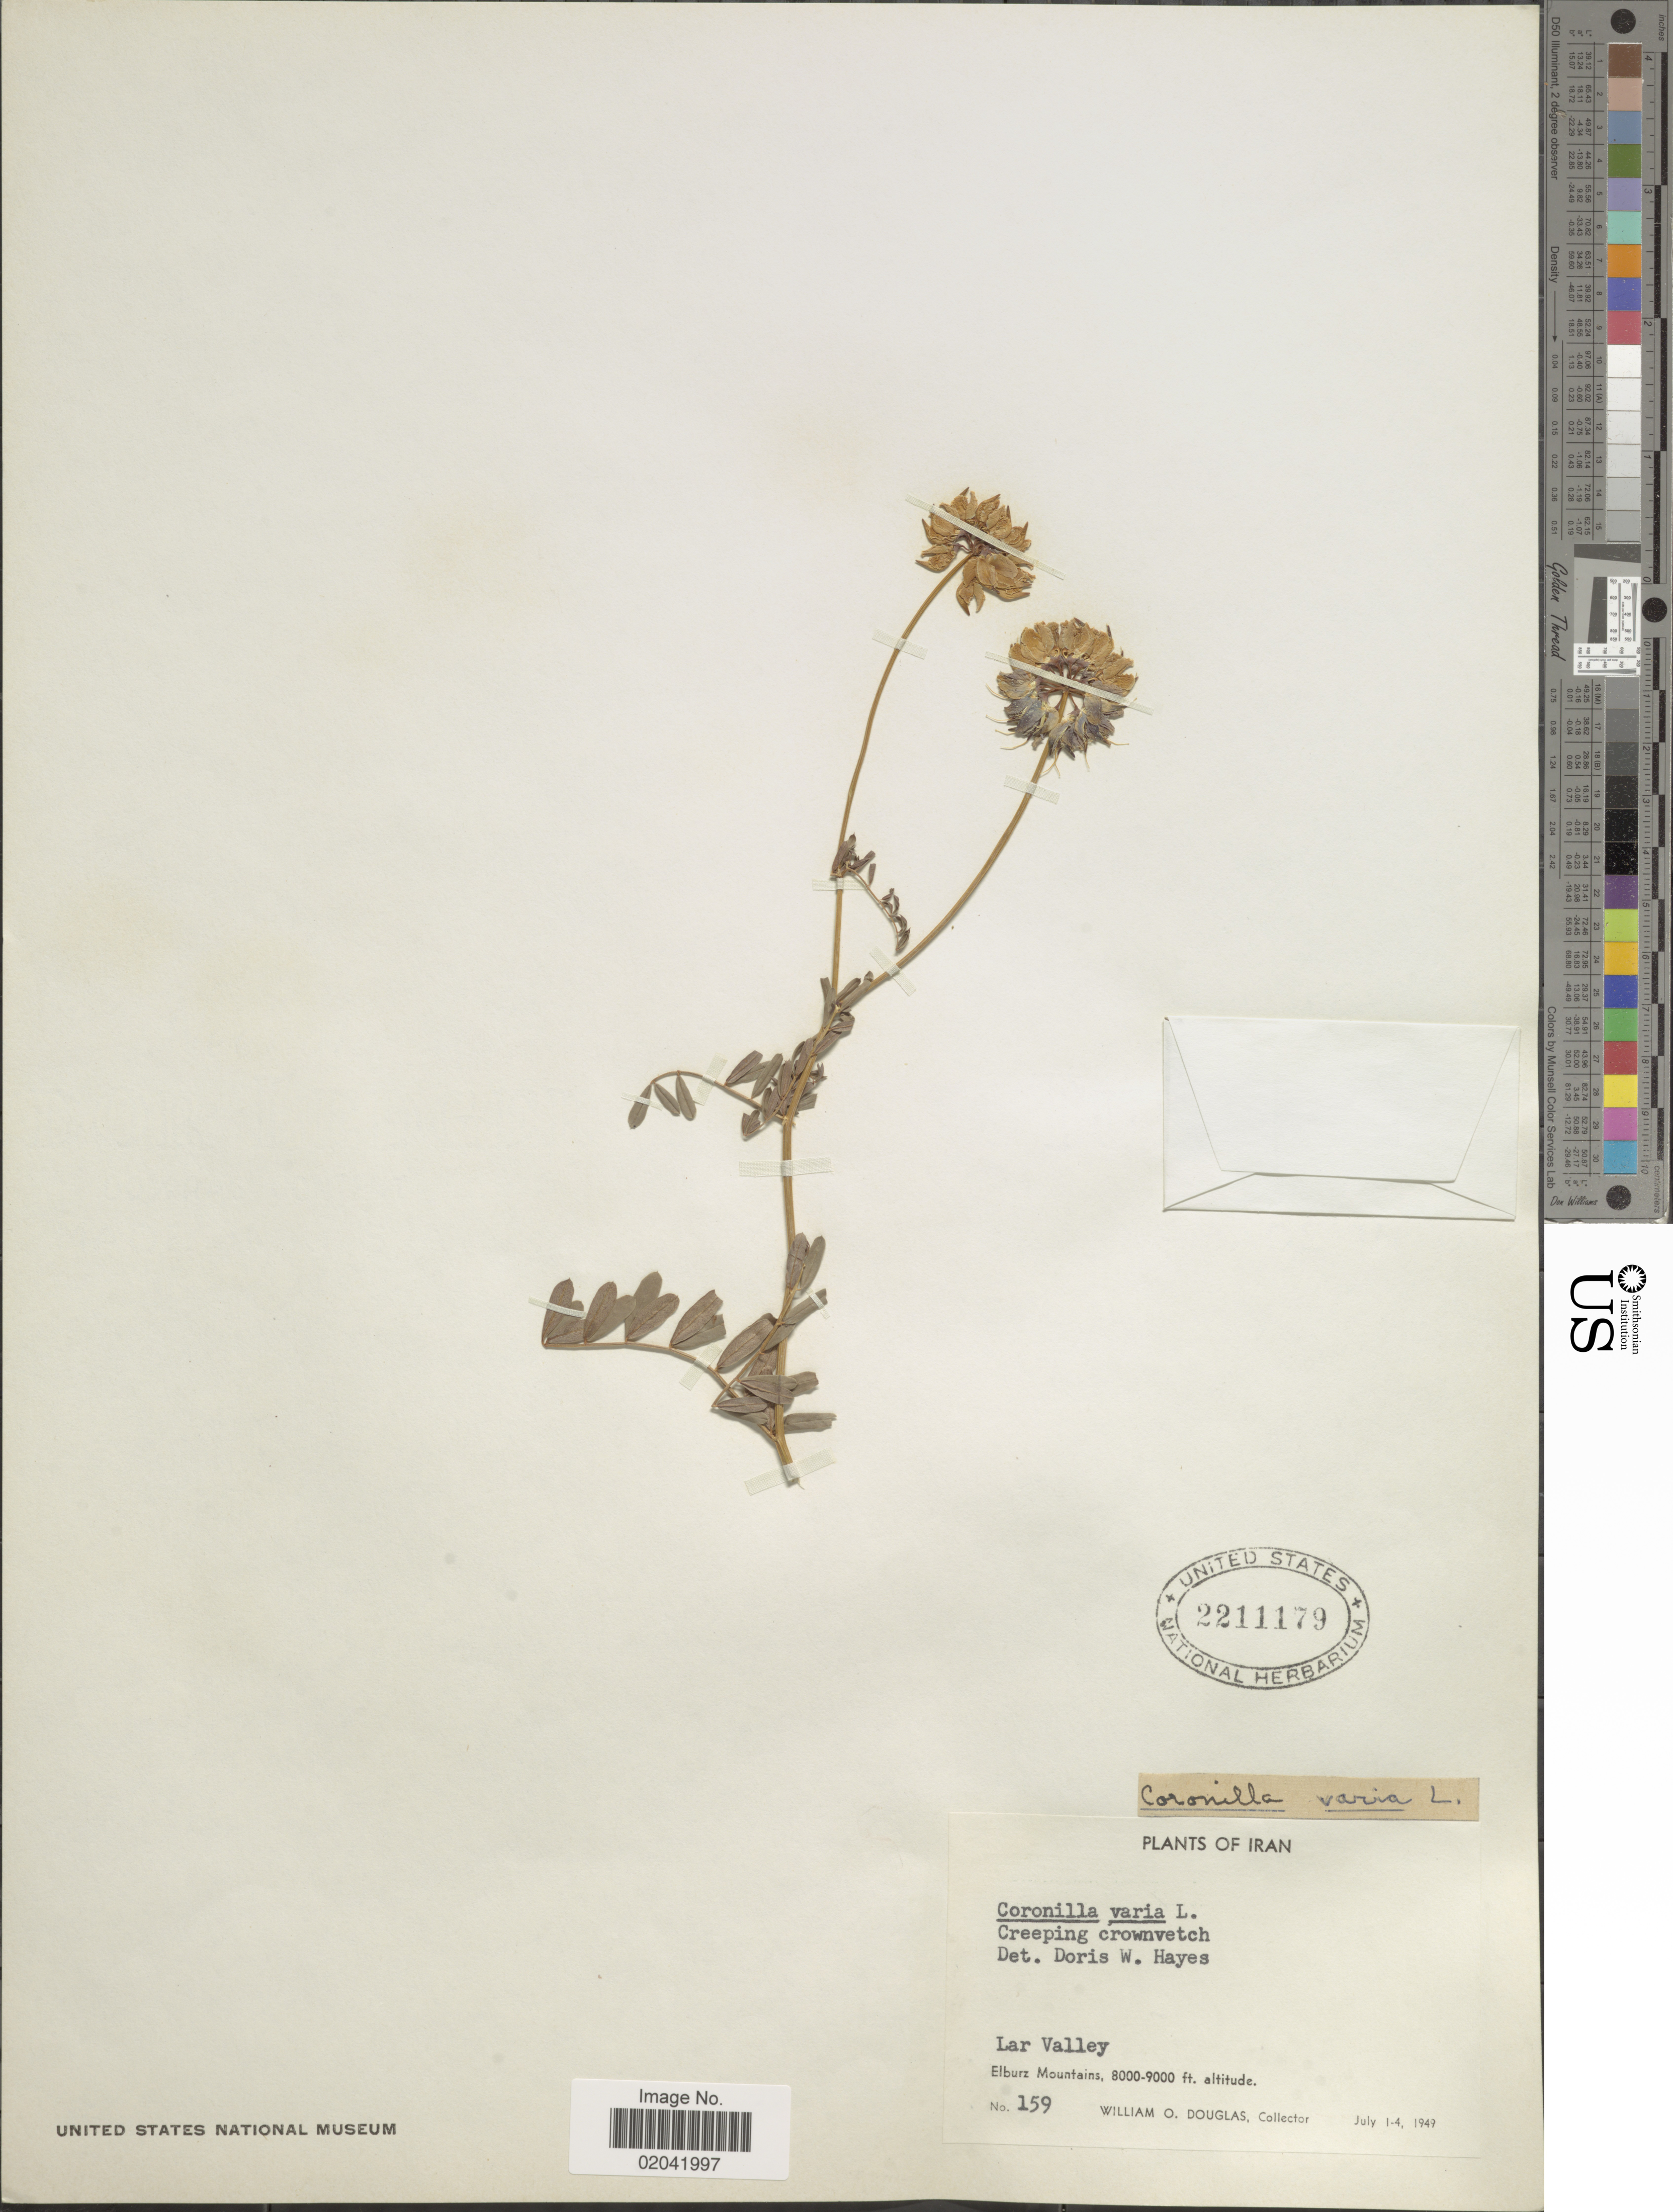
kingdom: Plantae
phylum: Tracheophyta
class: Magnoliopsida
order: Fabales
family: Fabaceae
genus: Coronilla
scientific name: Coronilla varia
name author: L.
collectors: W. Douglas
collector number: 159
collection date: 1949-07-01/1949-07-04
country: Iran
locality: Lar Valley, Elburz Mountains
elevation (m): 2438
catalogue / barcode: US 2211179